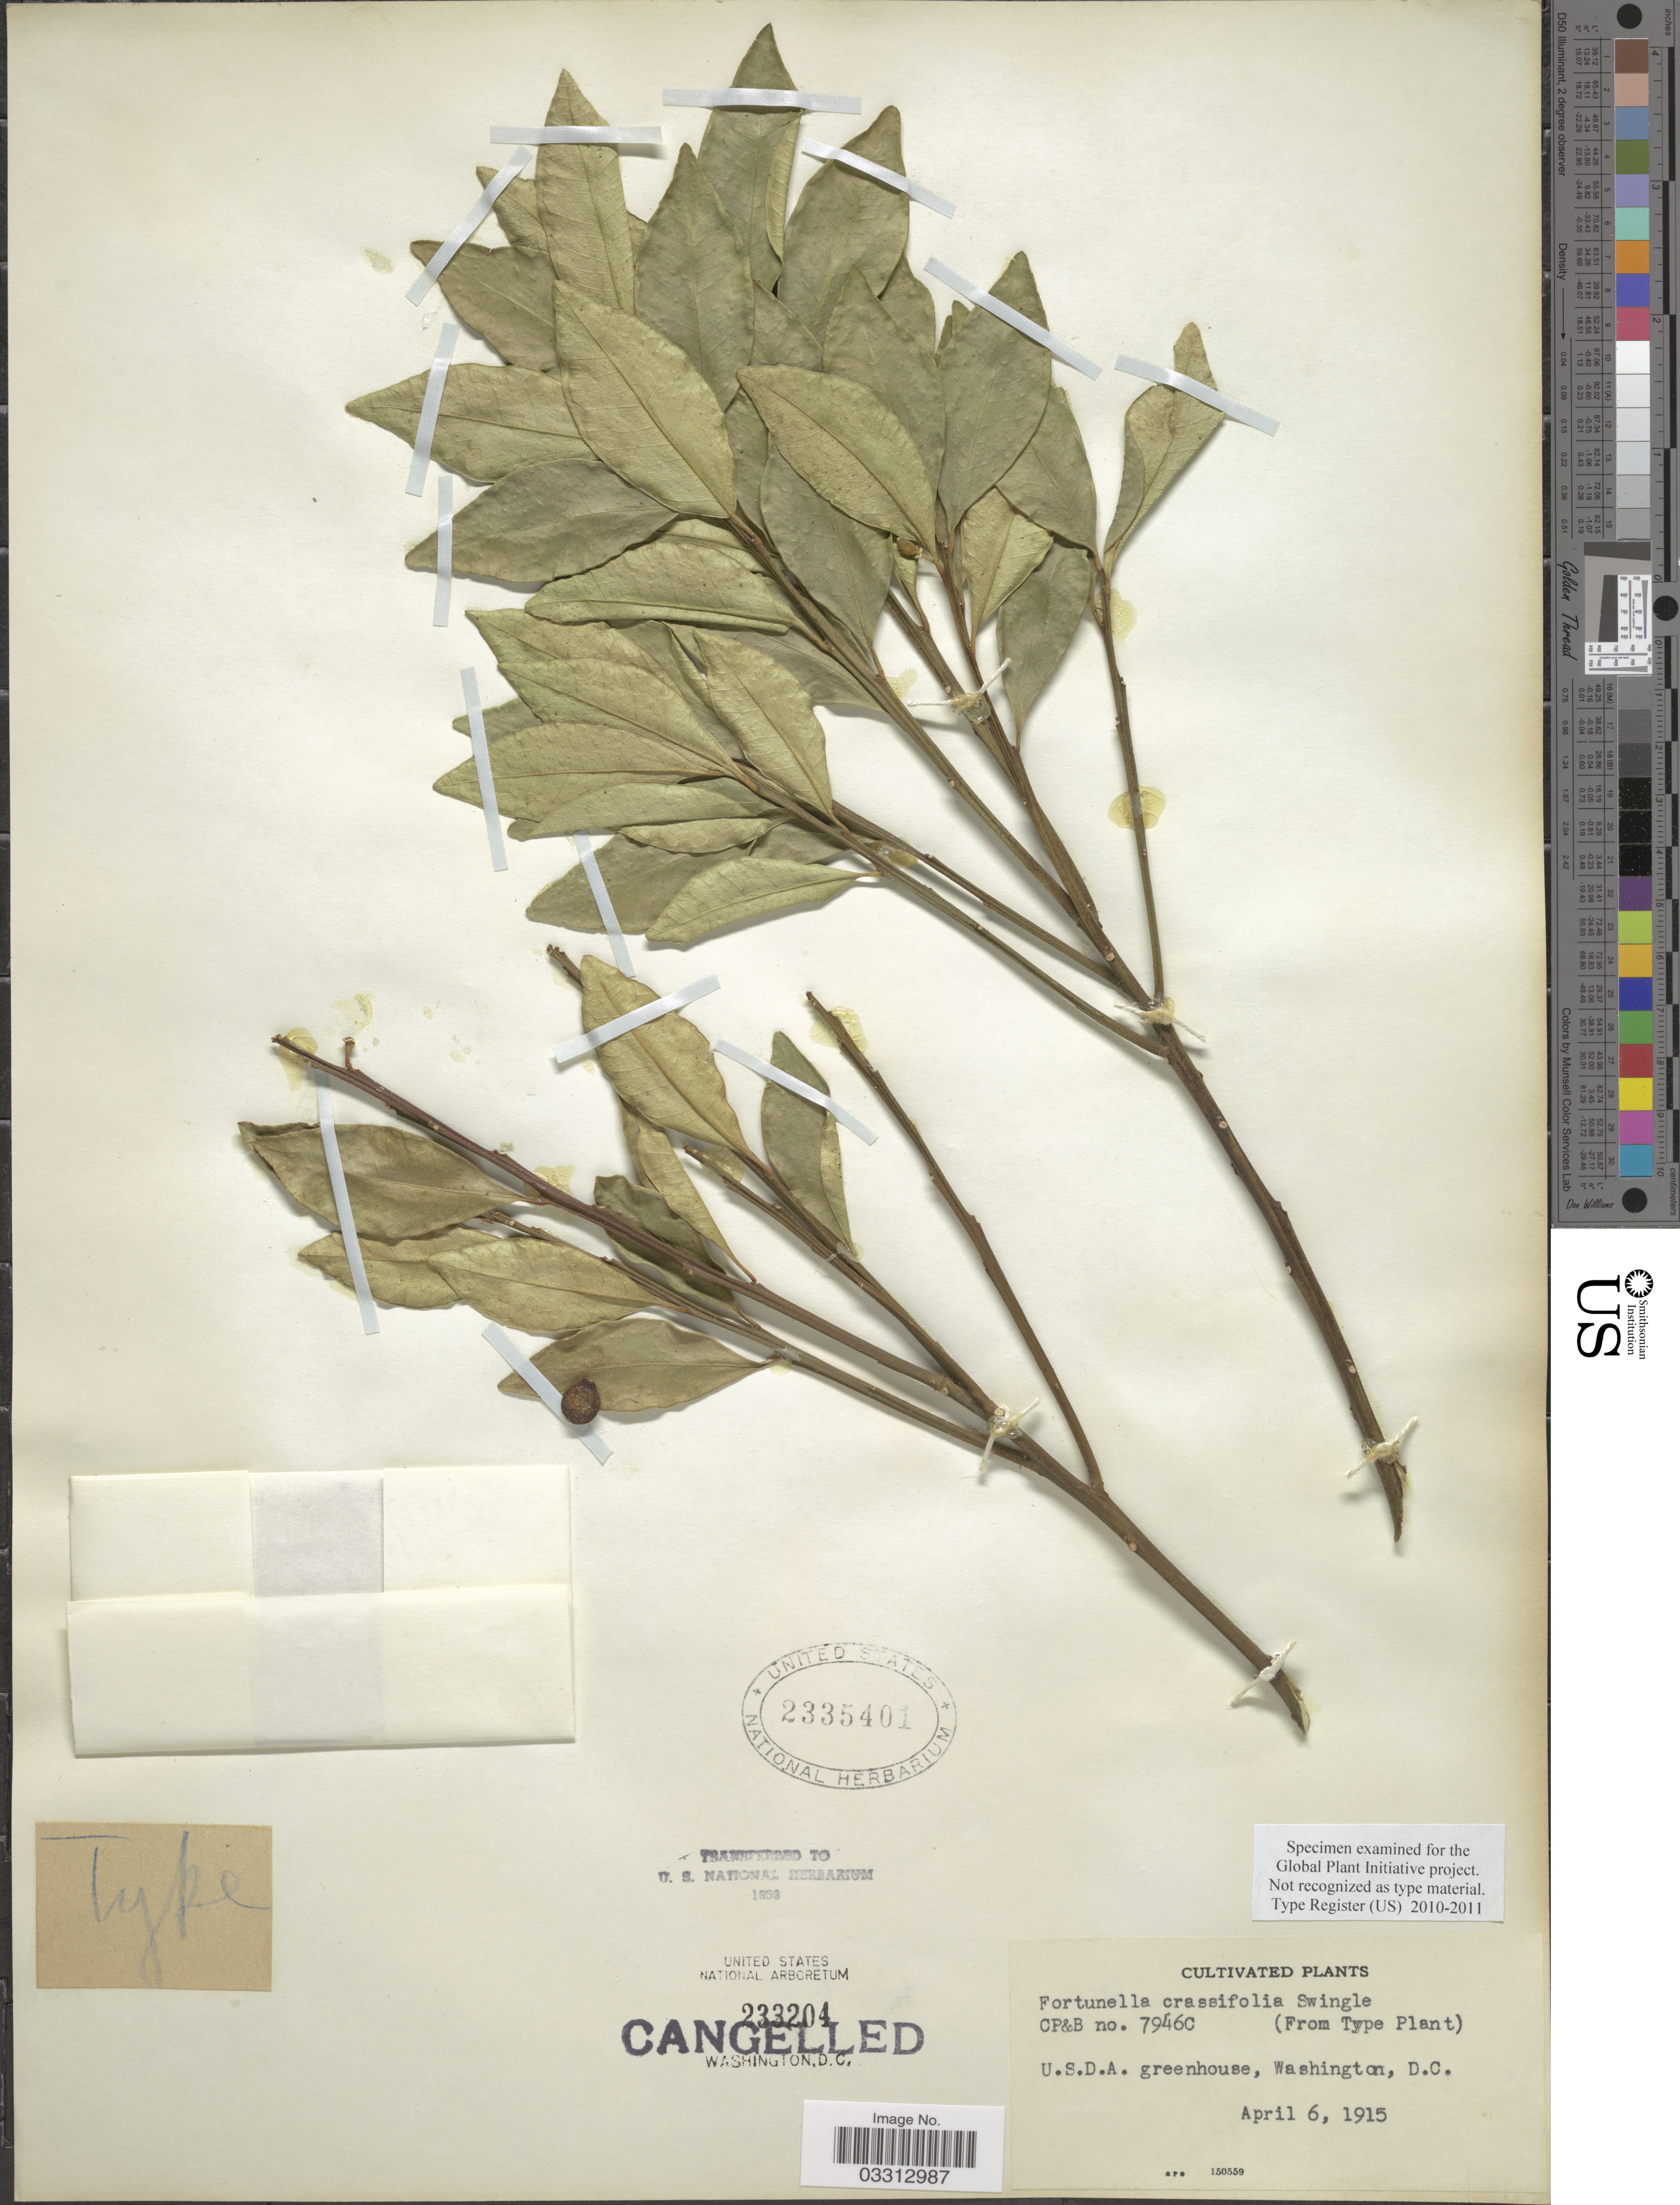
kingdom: Plantae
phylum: Tracheophyta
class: Magnoliopsida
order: Sapindales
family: Rutaceae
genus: Citrus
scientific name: Citrus japonica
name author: Thunb.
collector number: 7946C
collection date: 1915-04-06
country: United States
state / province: District of Columbia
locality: U.S.D.A. greenhouse, Washington, D.C.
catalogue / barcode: US 2335401